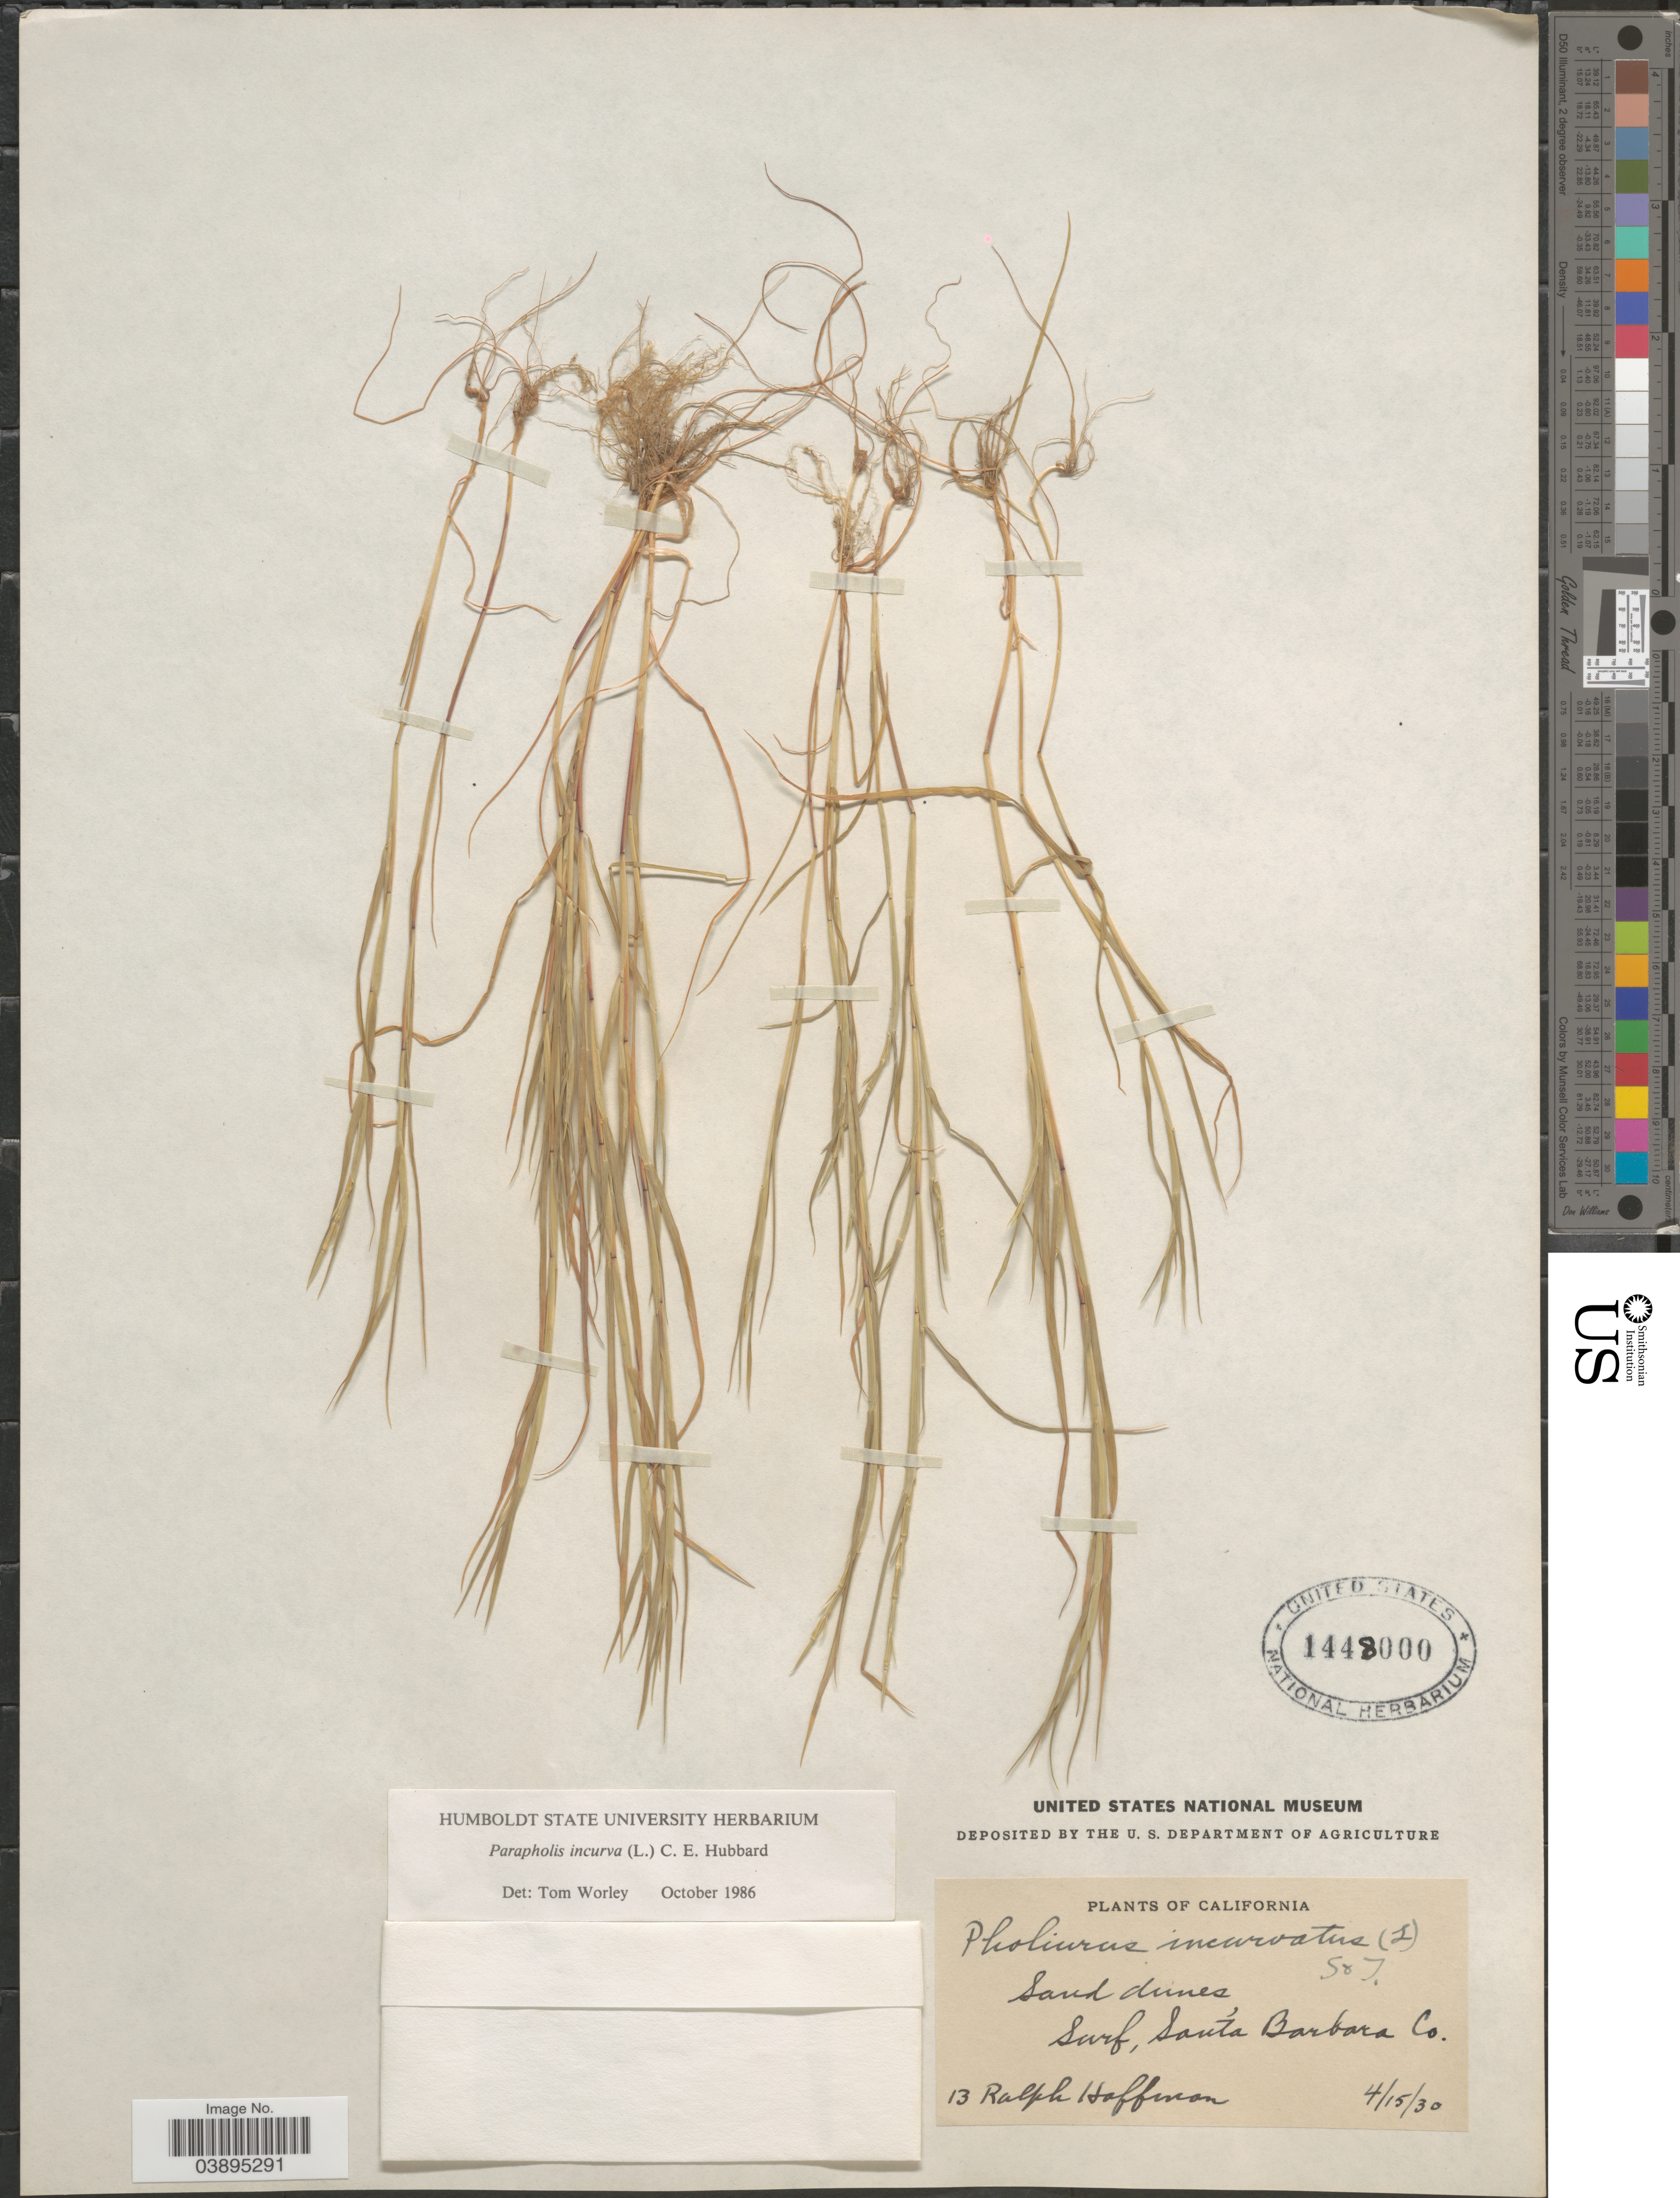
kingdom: Plantae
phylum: Tracheophyta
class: Liliopsida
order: Poales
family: Poaceae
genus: Parapholis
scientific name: Parapholis incurva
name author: (L.) C.E. Hubb.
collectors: R. Hoffman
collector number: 13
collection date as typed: Transcribed d/m/y: 15/4/30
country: United States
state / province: California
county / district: Santa Barbara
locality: Surf, Santa Barbara Co.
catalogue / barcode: US 1448000